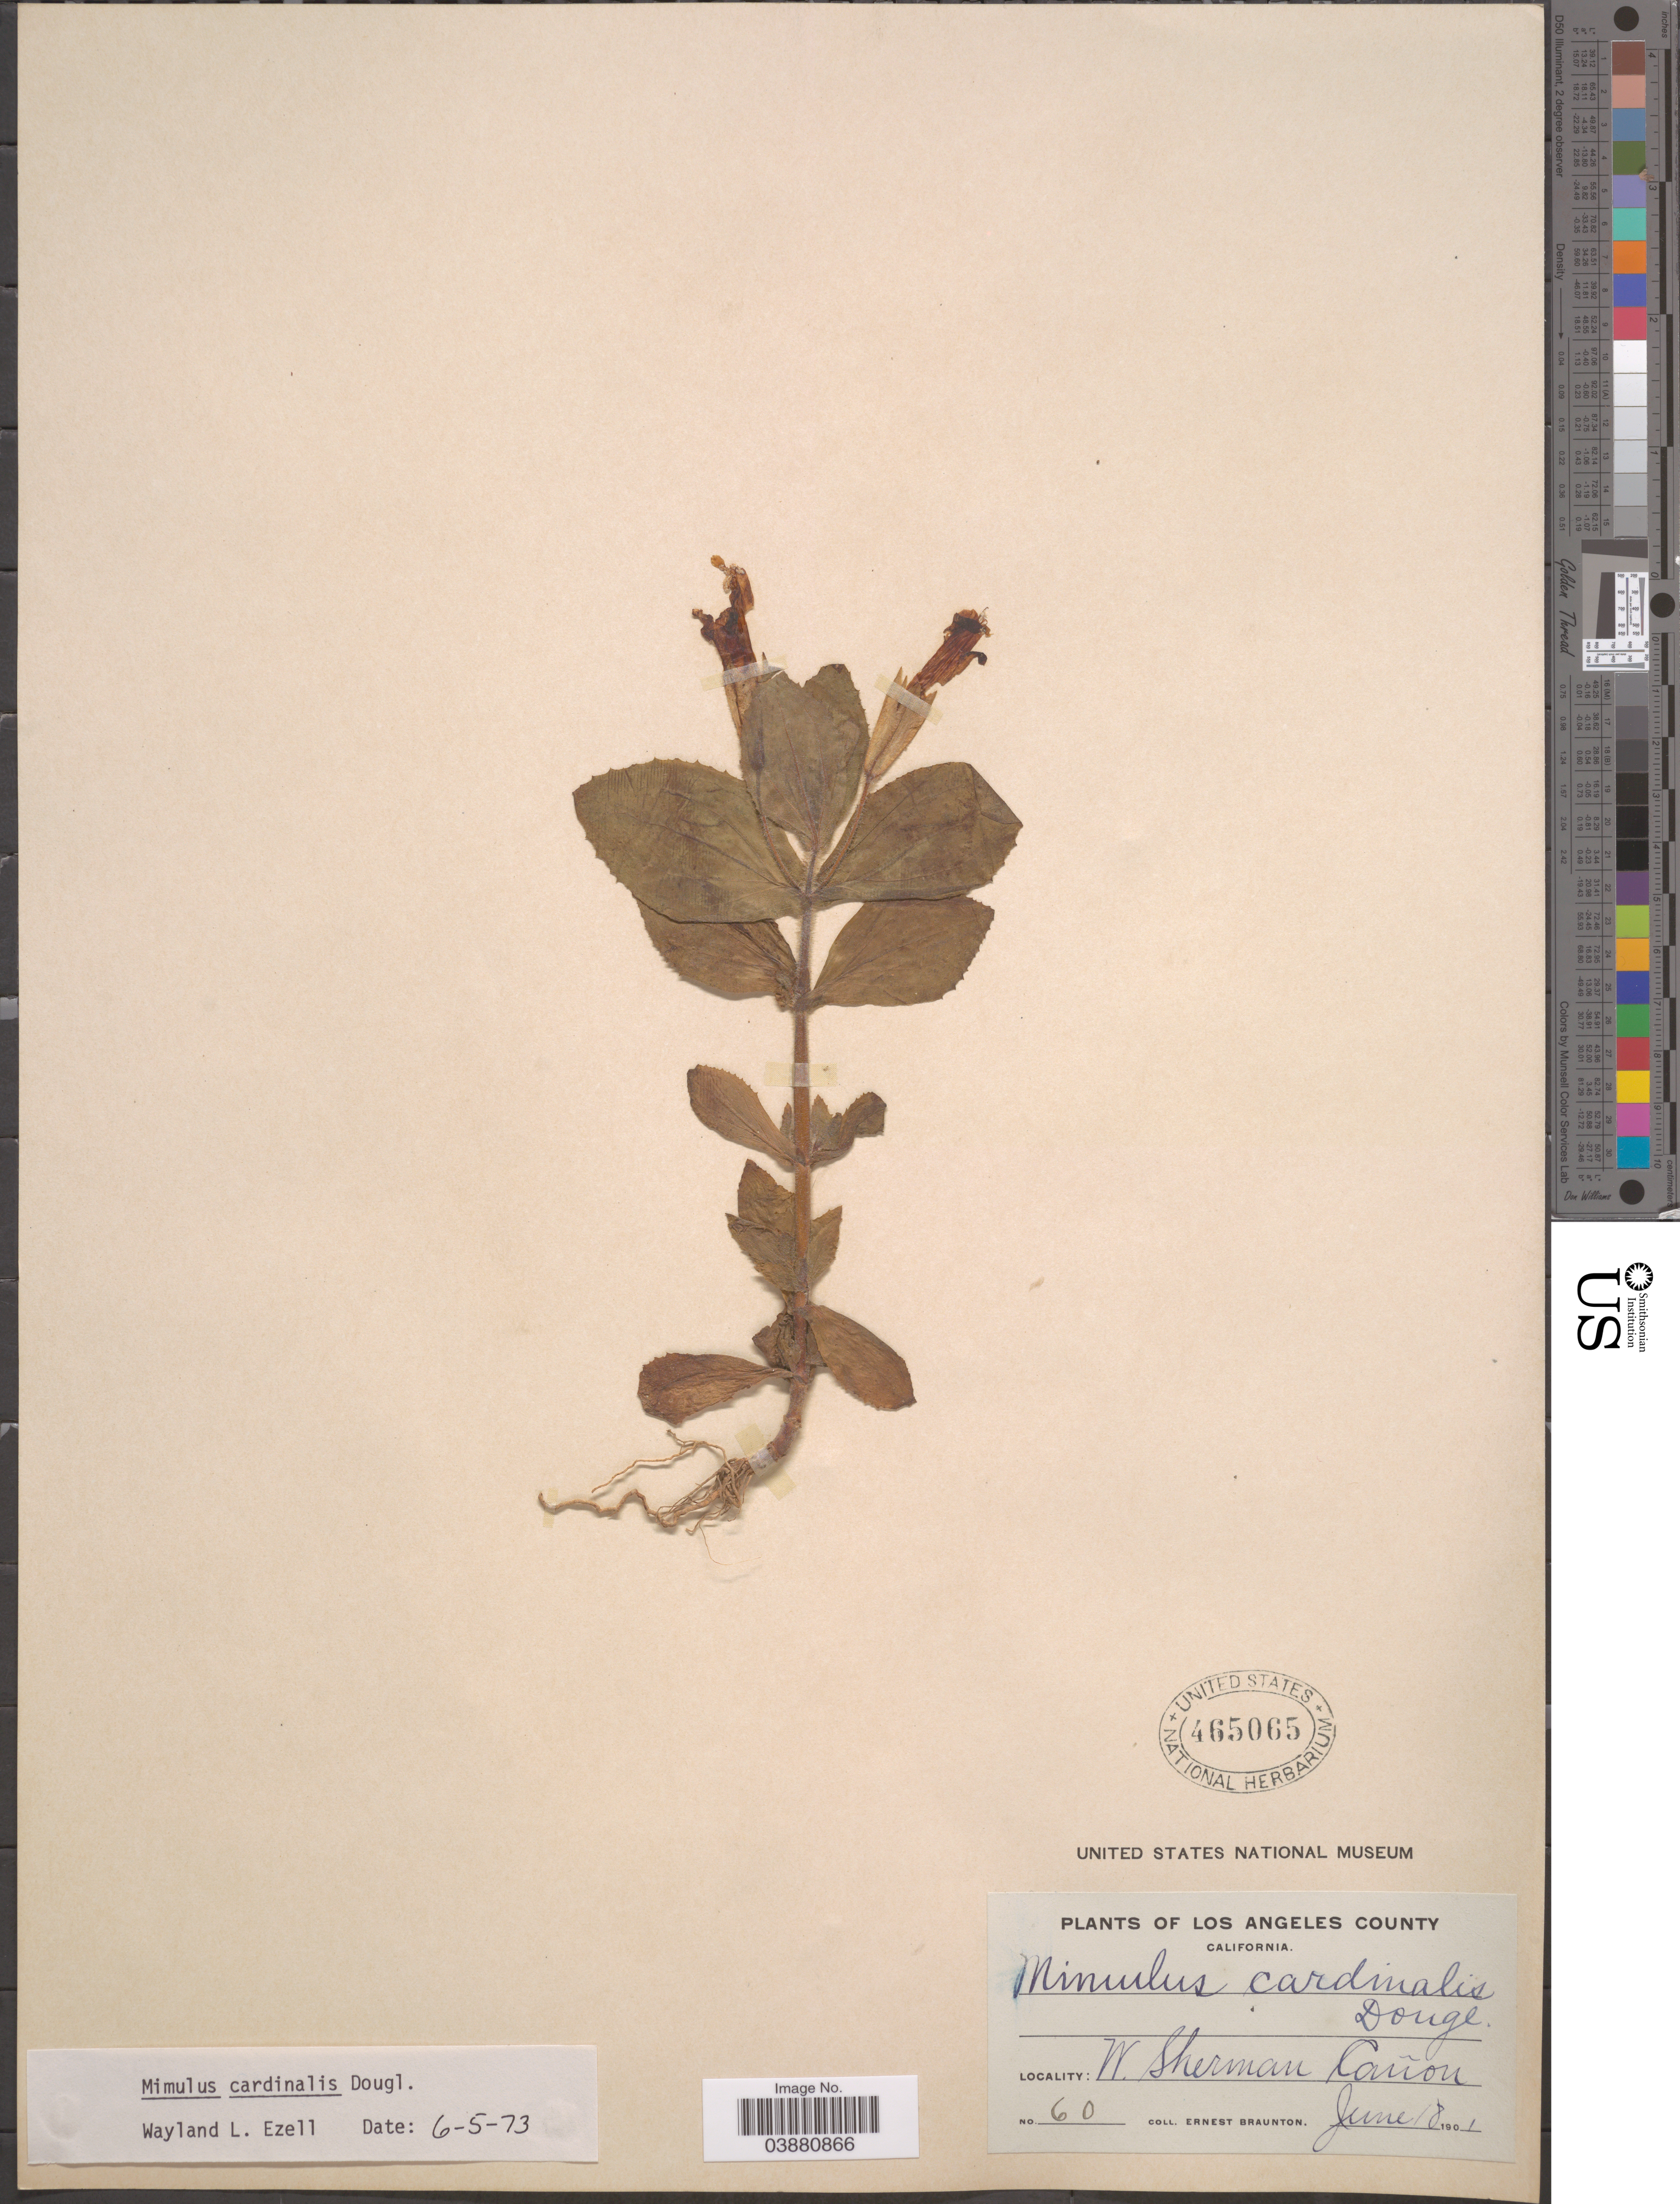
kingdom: Plantae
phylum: Tracheophyta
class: Magnoliopsida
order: Lamiales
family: Phrymaceae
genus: Mimulus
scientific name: Mimulus cardinalis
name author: Douglas ex Benth.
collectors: E. Braunton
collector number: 60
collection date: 1901-06-18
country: United States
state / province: California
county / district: Los Angeles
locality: Los Angeles County. W. Sherman Cañon.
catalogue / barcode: US 465065